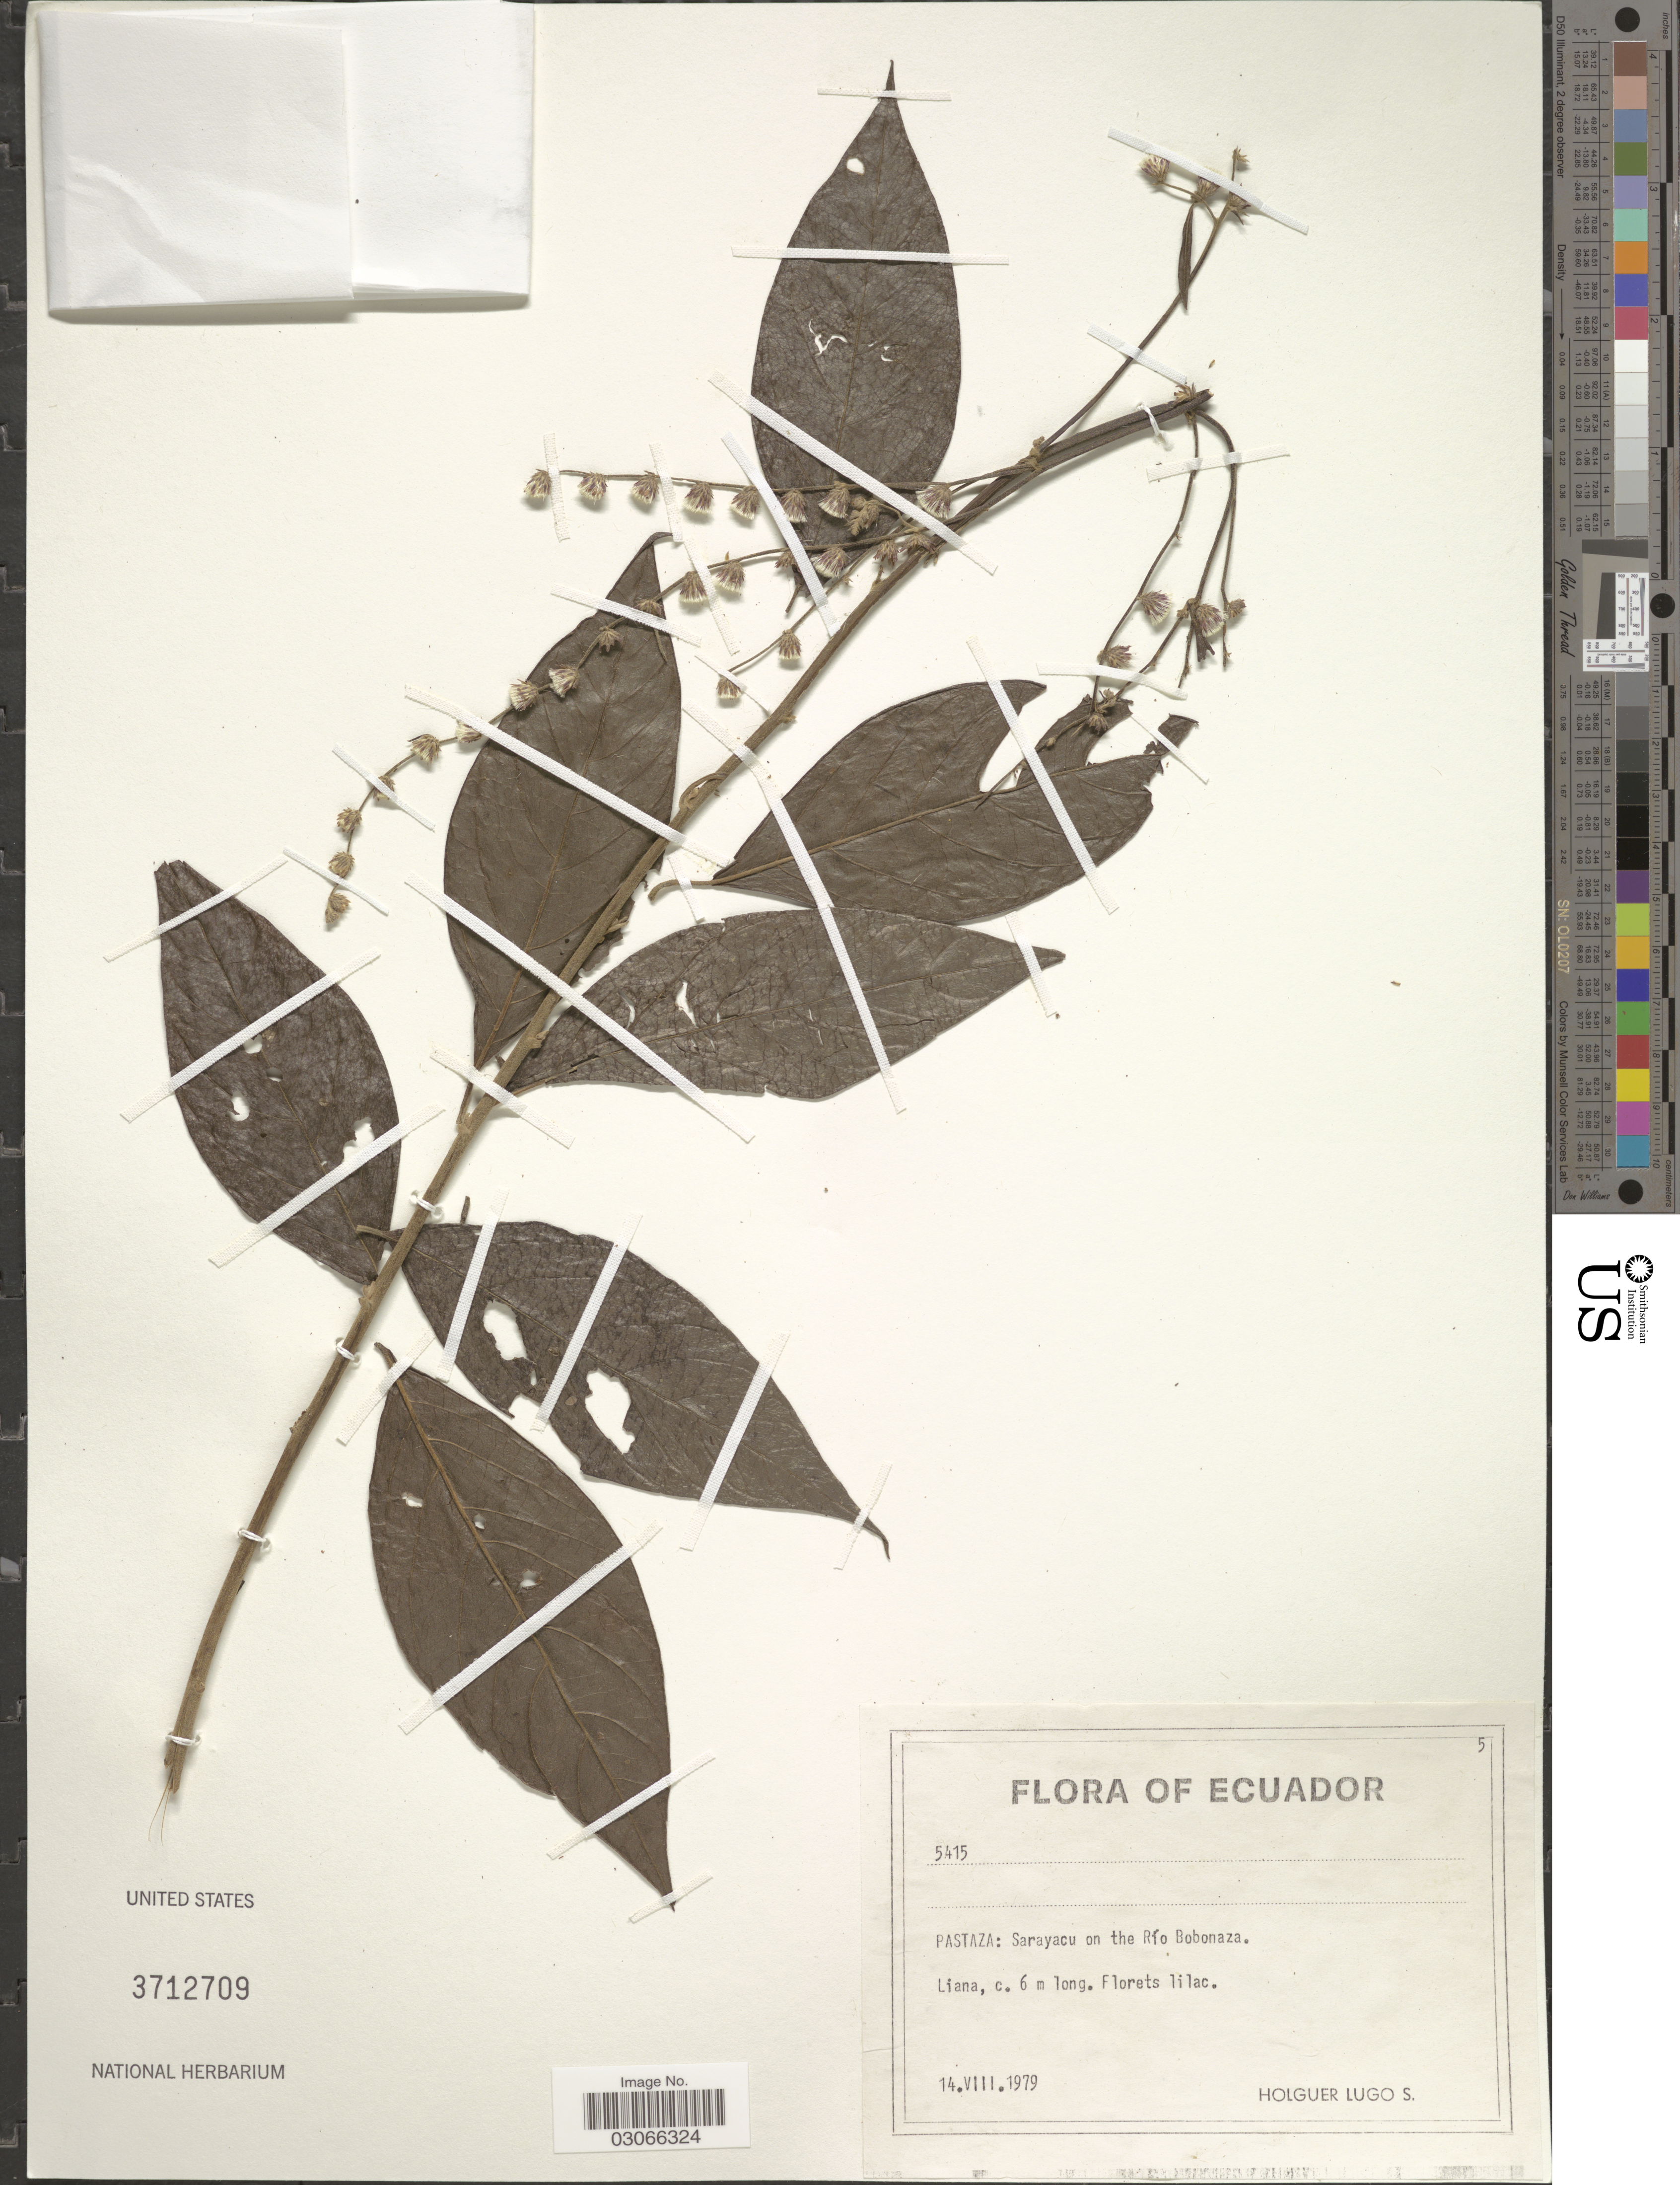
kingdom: Plantae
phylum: Tracheophyta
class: Magnoliopsida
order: Asterales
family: Asteraceae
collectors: H. Lugo S.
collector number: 5415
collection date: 1979-08-14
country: Ecuador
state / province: Pastaza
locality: Sarayacu on the Río Bobonaza.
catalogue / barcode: US 3712709